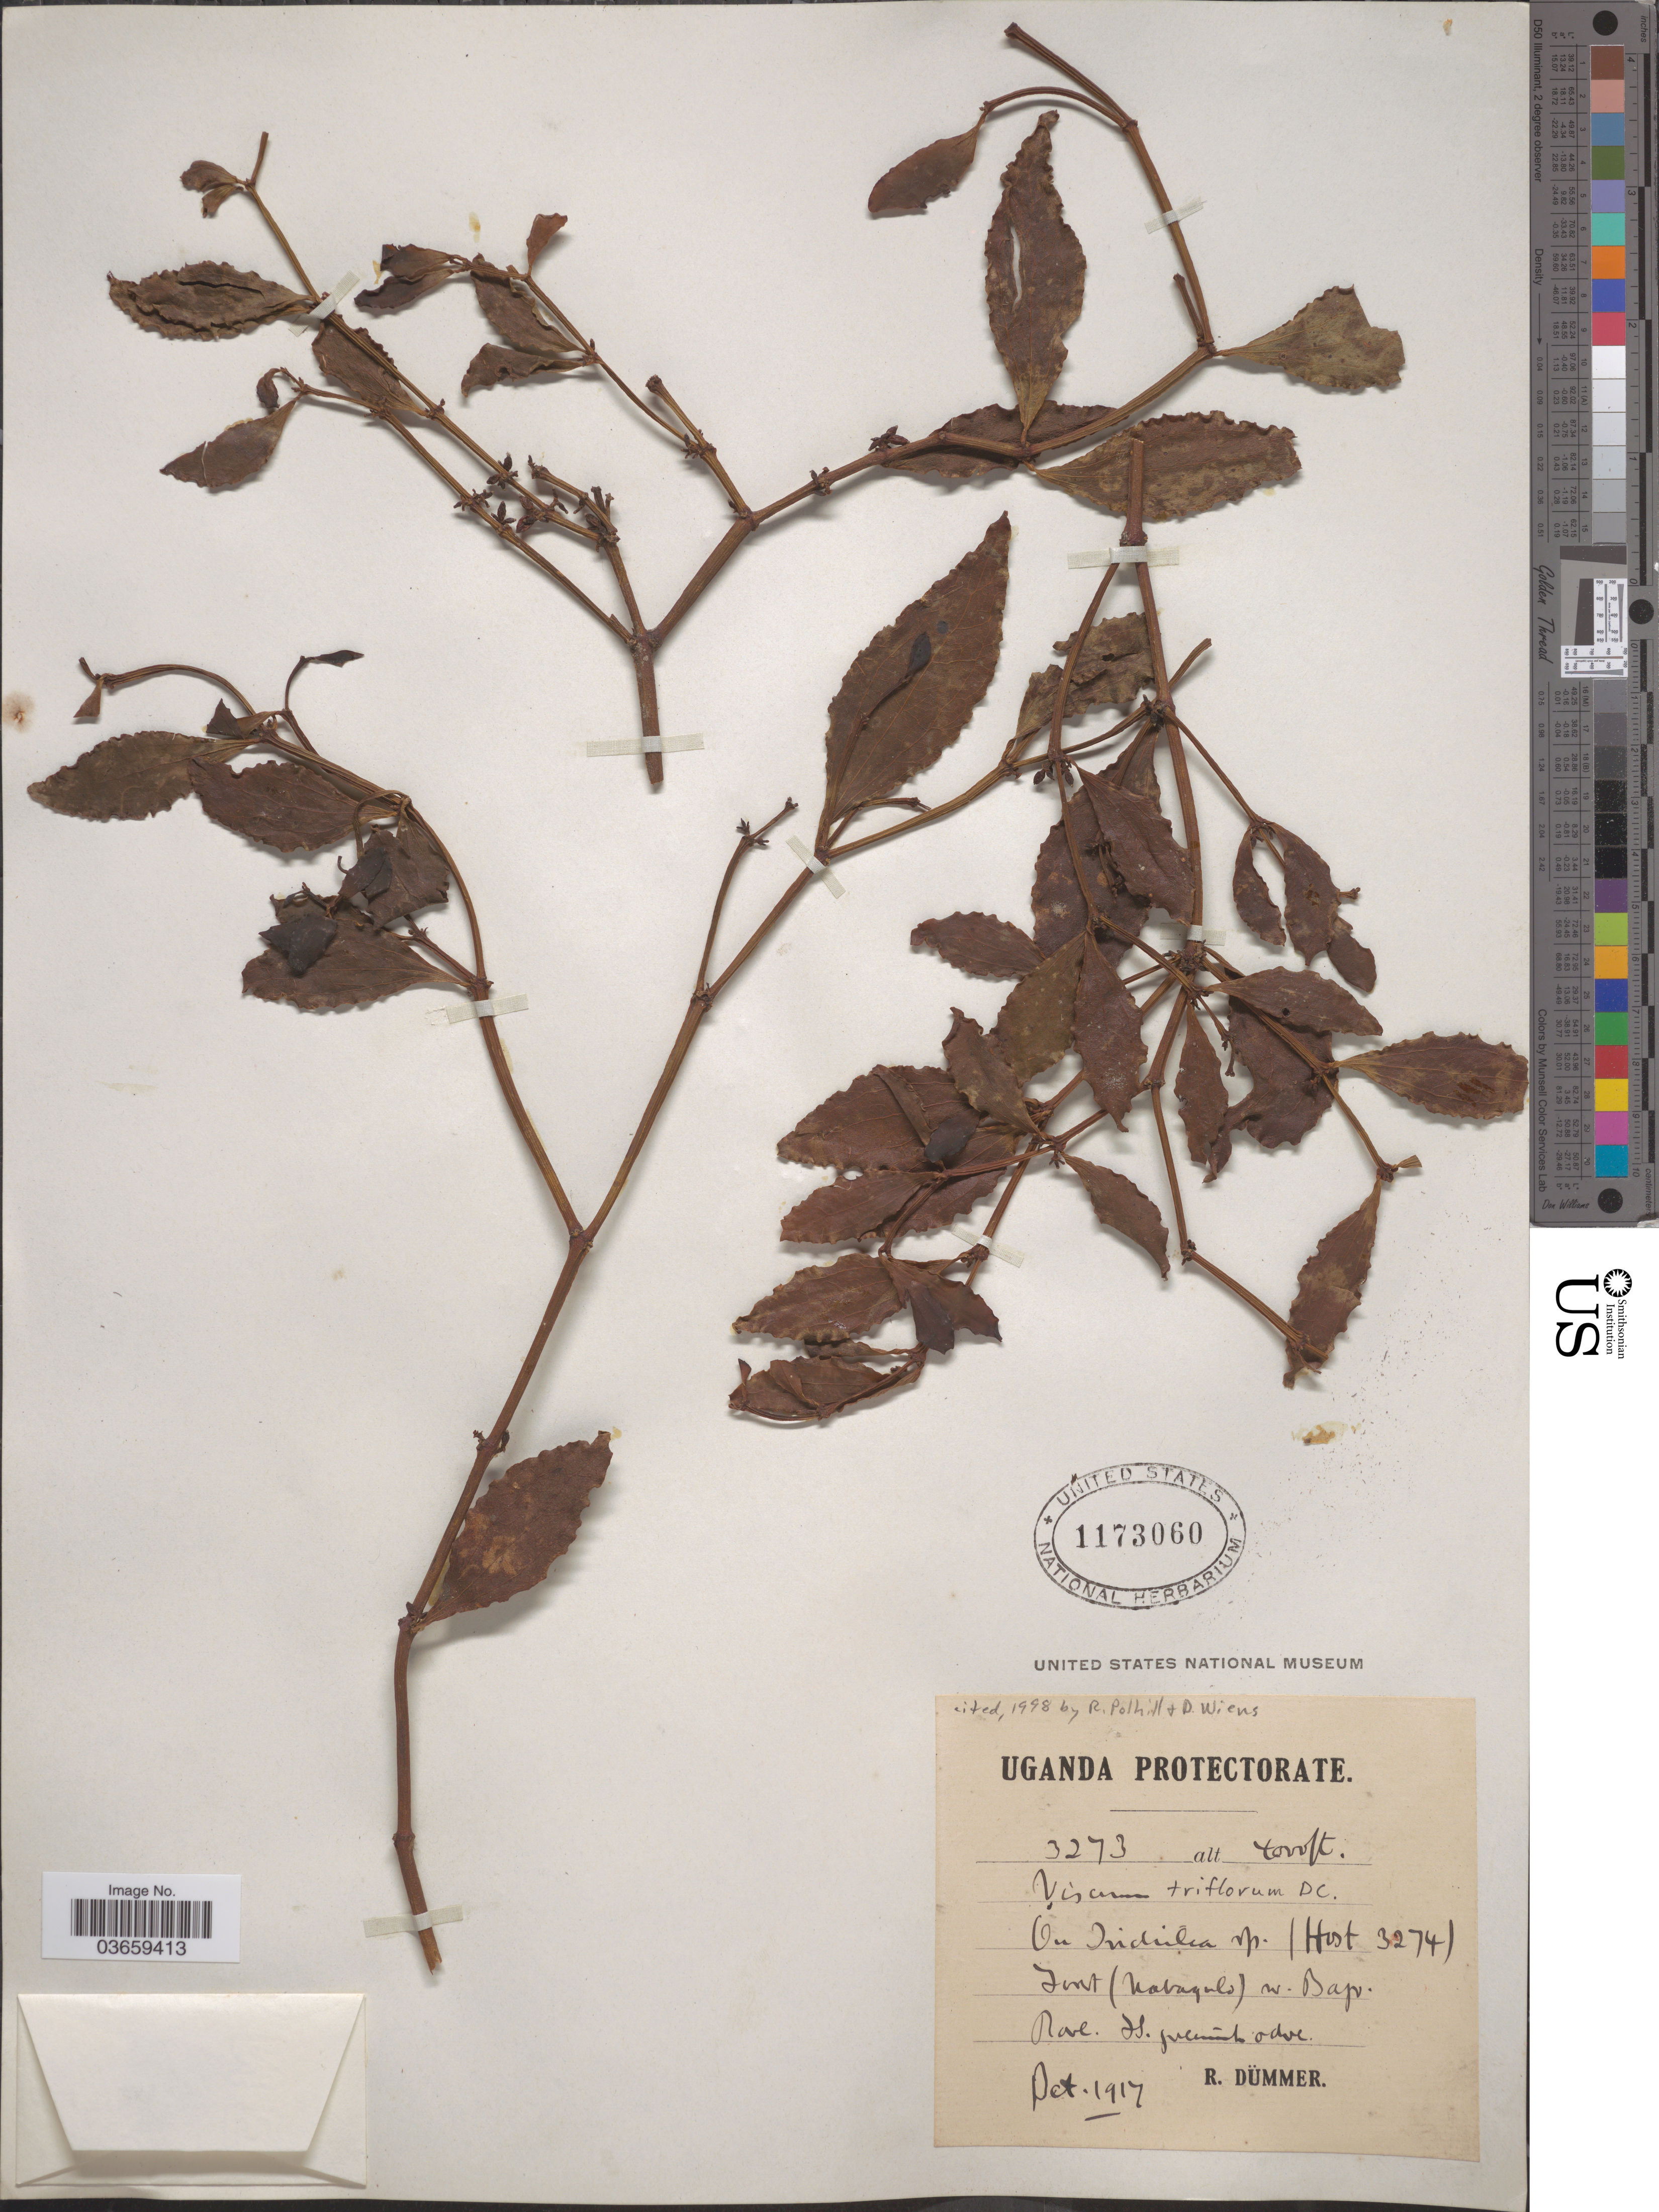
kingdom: Plantae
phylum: Tracheophyta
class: Magnoliopsida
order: Santalales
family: Viscaceae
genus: Viscum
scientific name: Viscum triflorum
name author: DC.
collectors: R. A. Dümmer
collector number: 3273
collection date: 1917-09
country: Uganda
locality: Uganda Protectorate. Forest (Nabagulo) w. Bajo.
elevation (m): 1219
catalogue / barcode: US 1173060